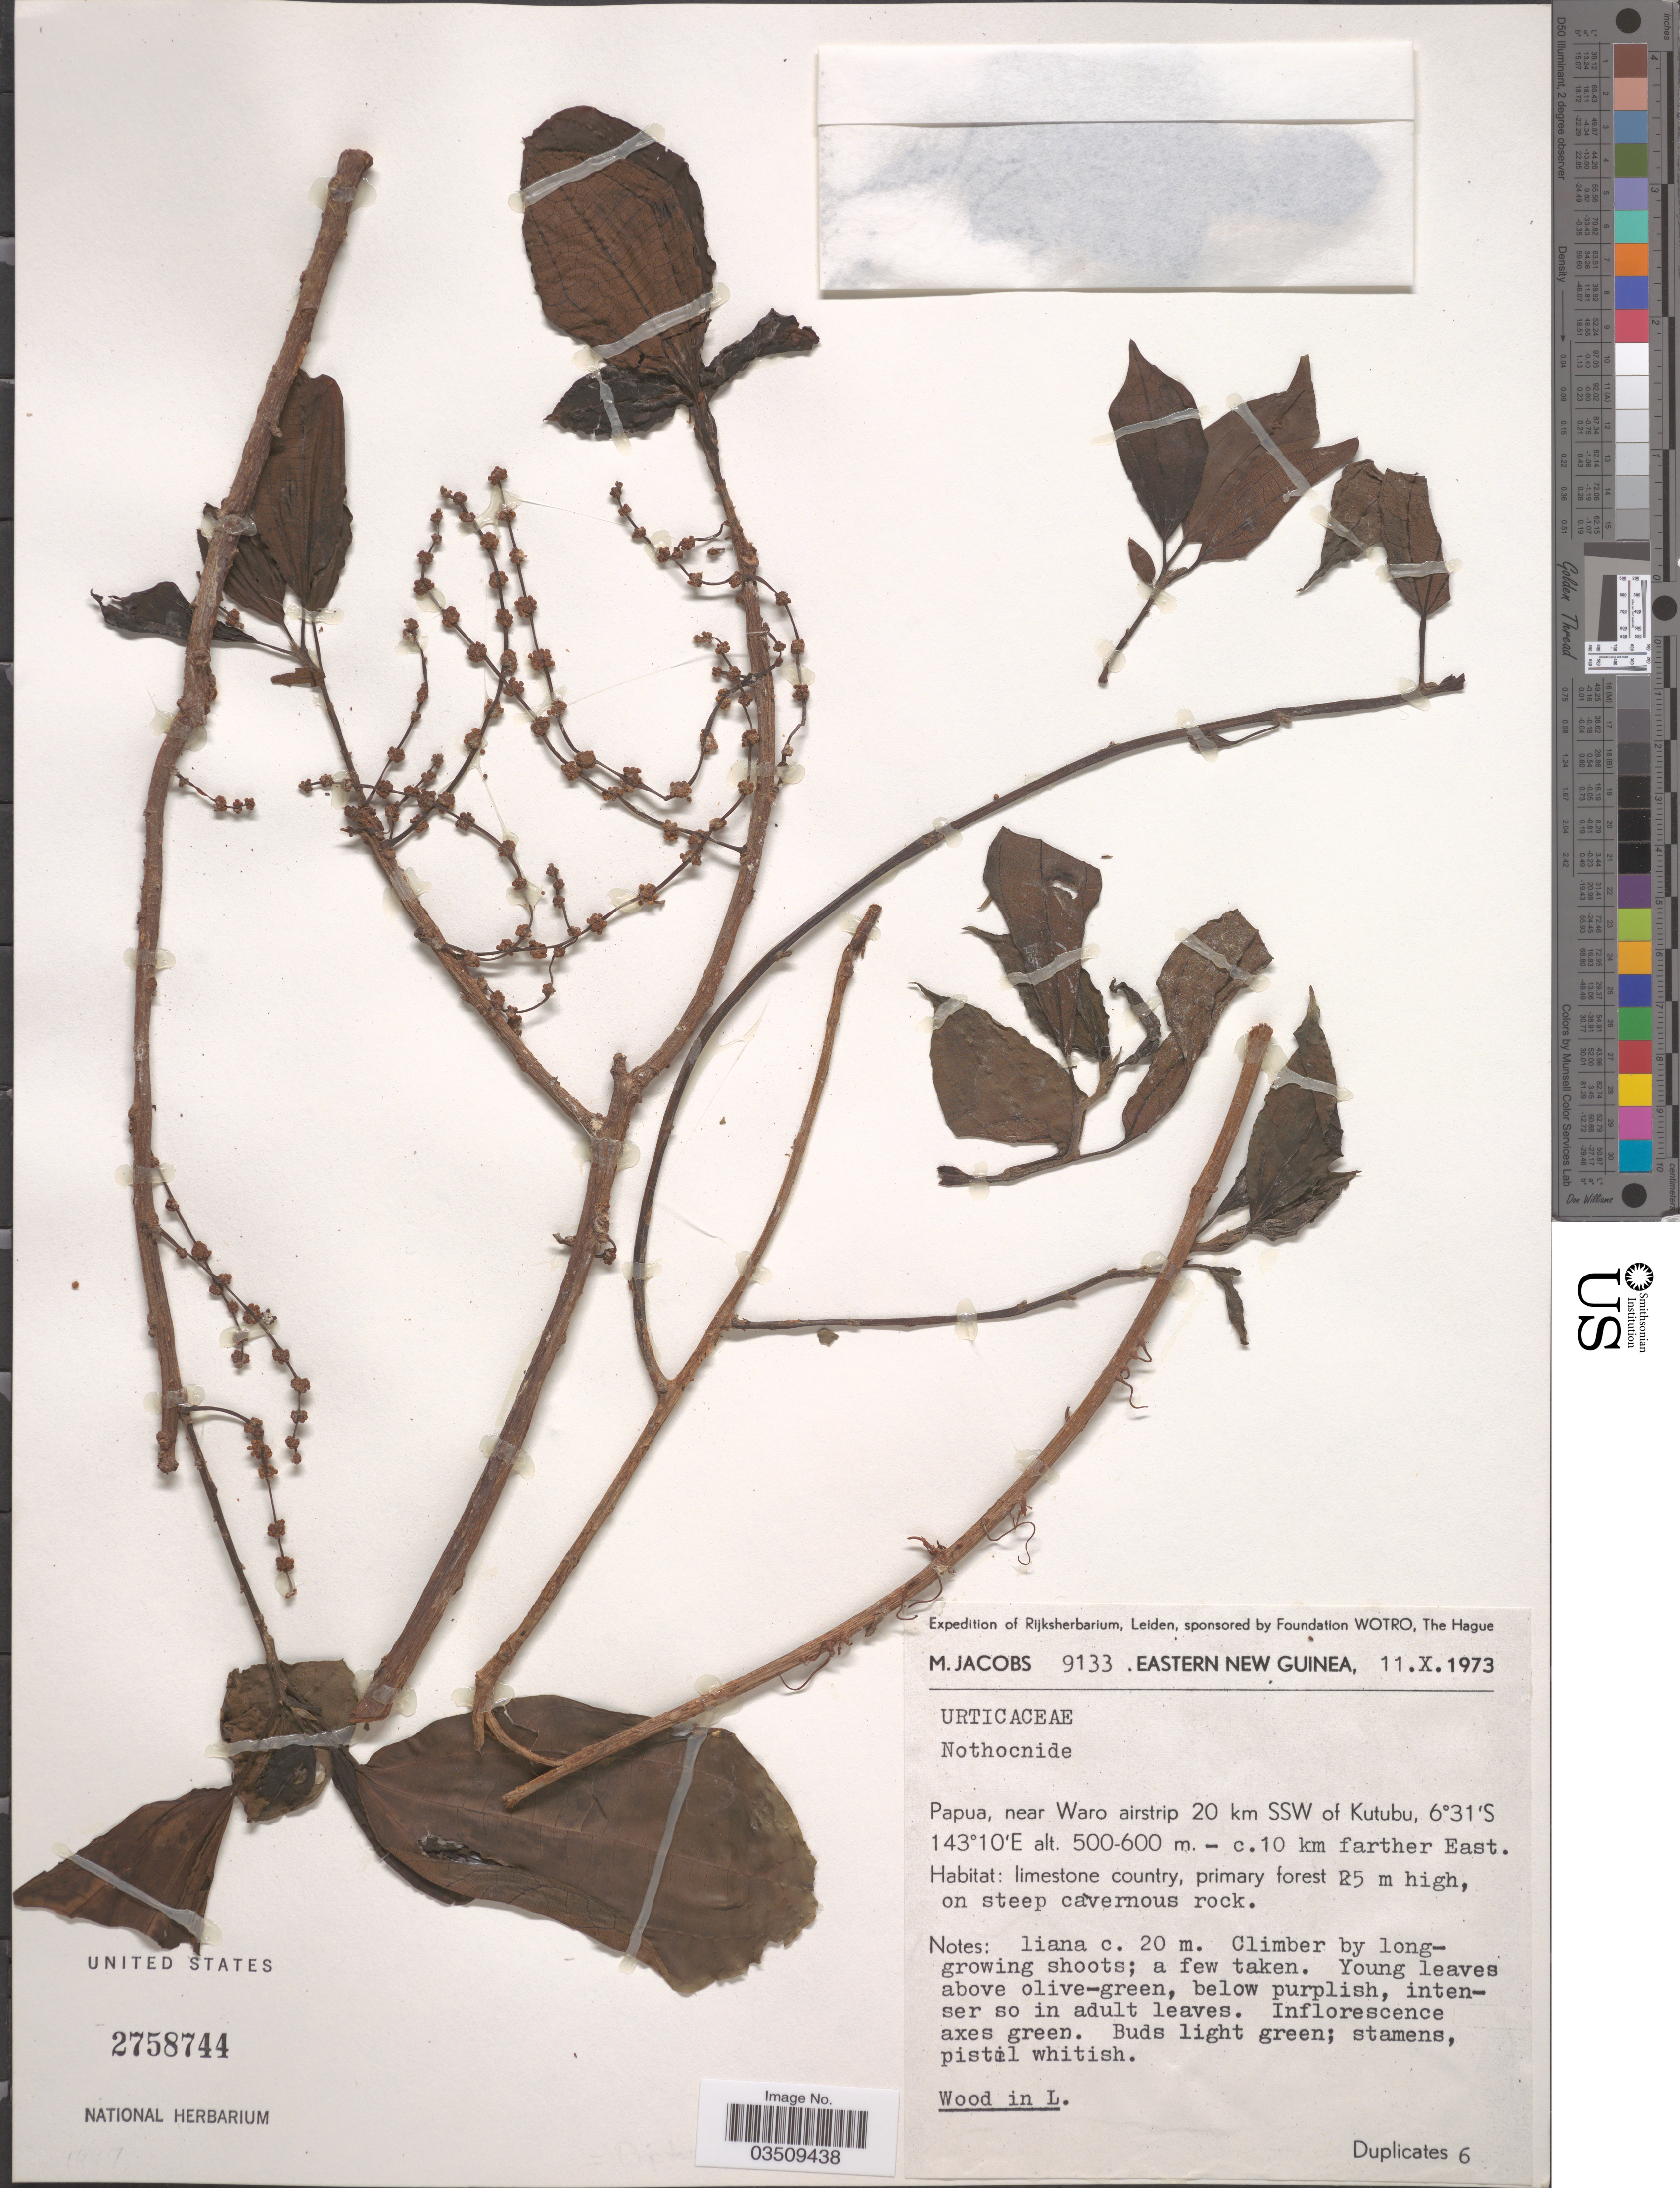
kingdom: Plantae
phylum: Tracheophyta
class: Magnoliopsida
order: Rosales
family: Urticaceae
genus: Nothocnide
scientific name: Nothocnide sp.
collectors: M. Jacobs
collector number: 9133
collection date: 1973-10-11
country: Indonesia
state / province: Papua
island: New Guinea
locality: Eastern New Guinea. Papua, near Waro airstrip 20 km SSW of Kutubu. C. 10 km farther East.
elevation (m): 500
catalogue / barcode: US 2758744